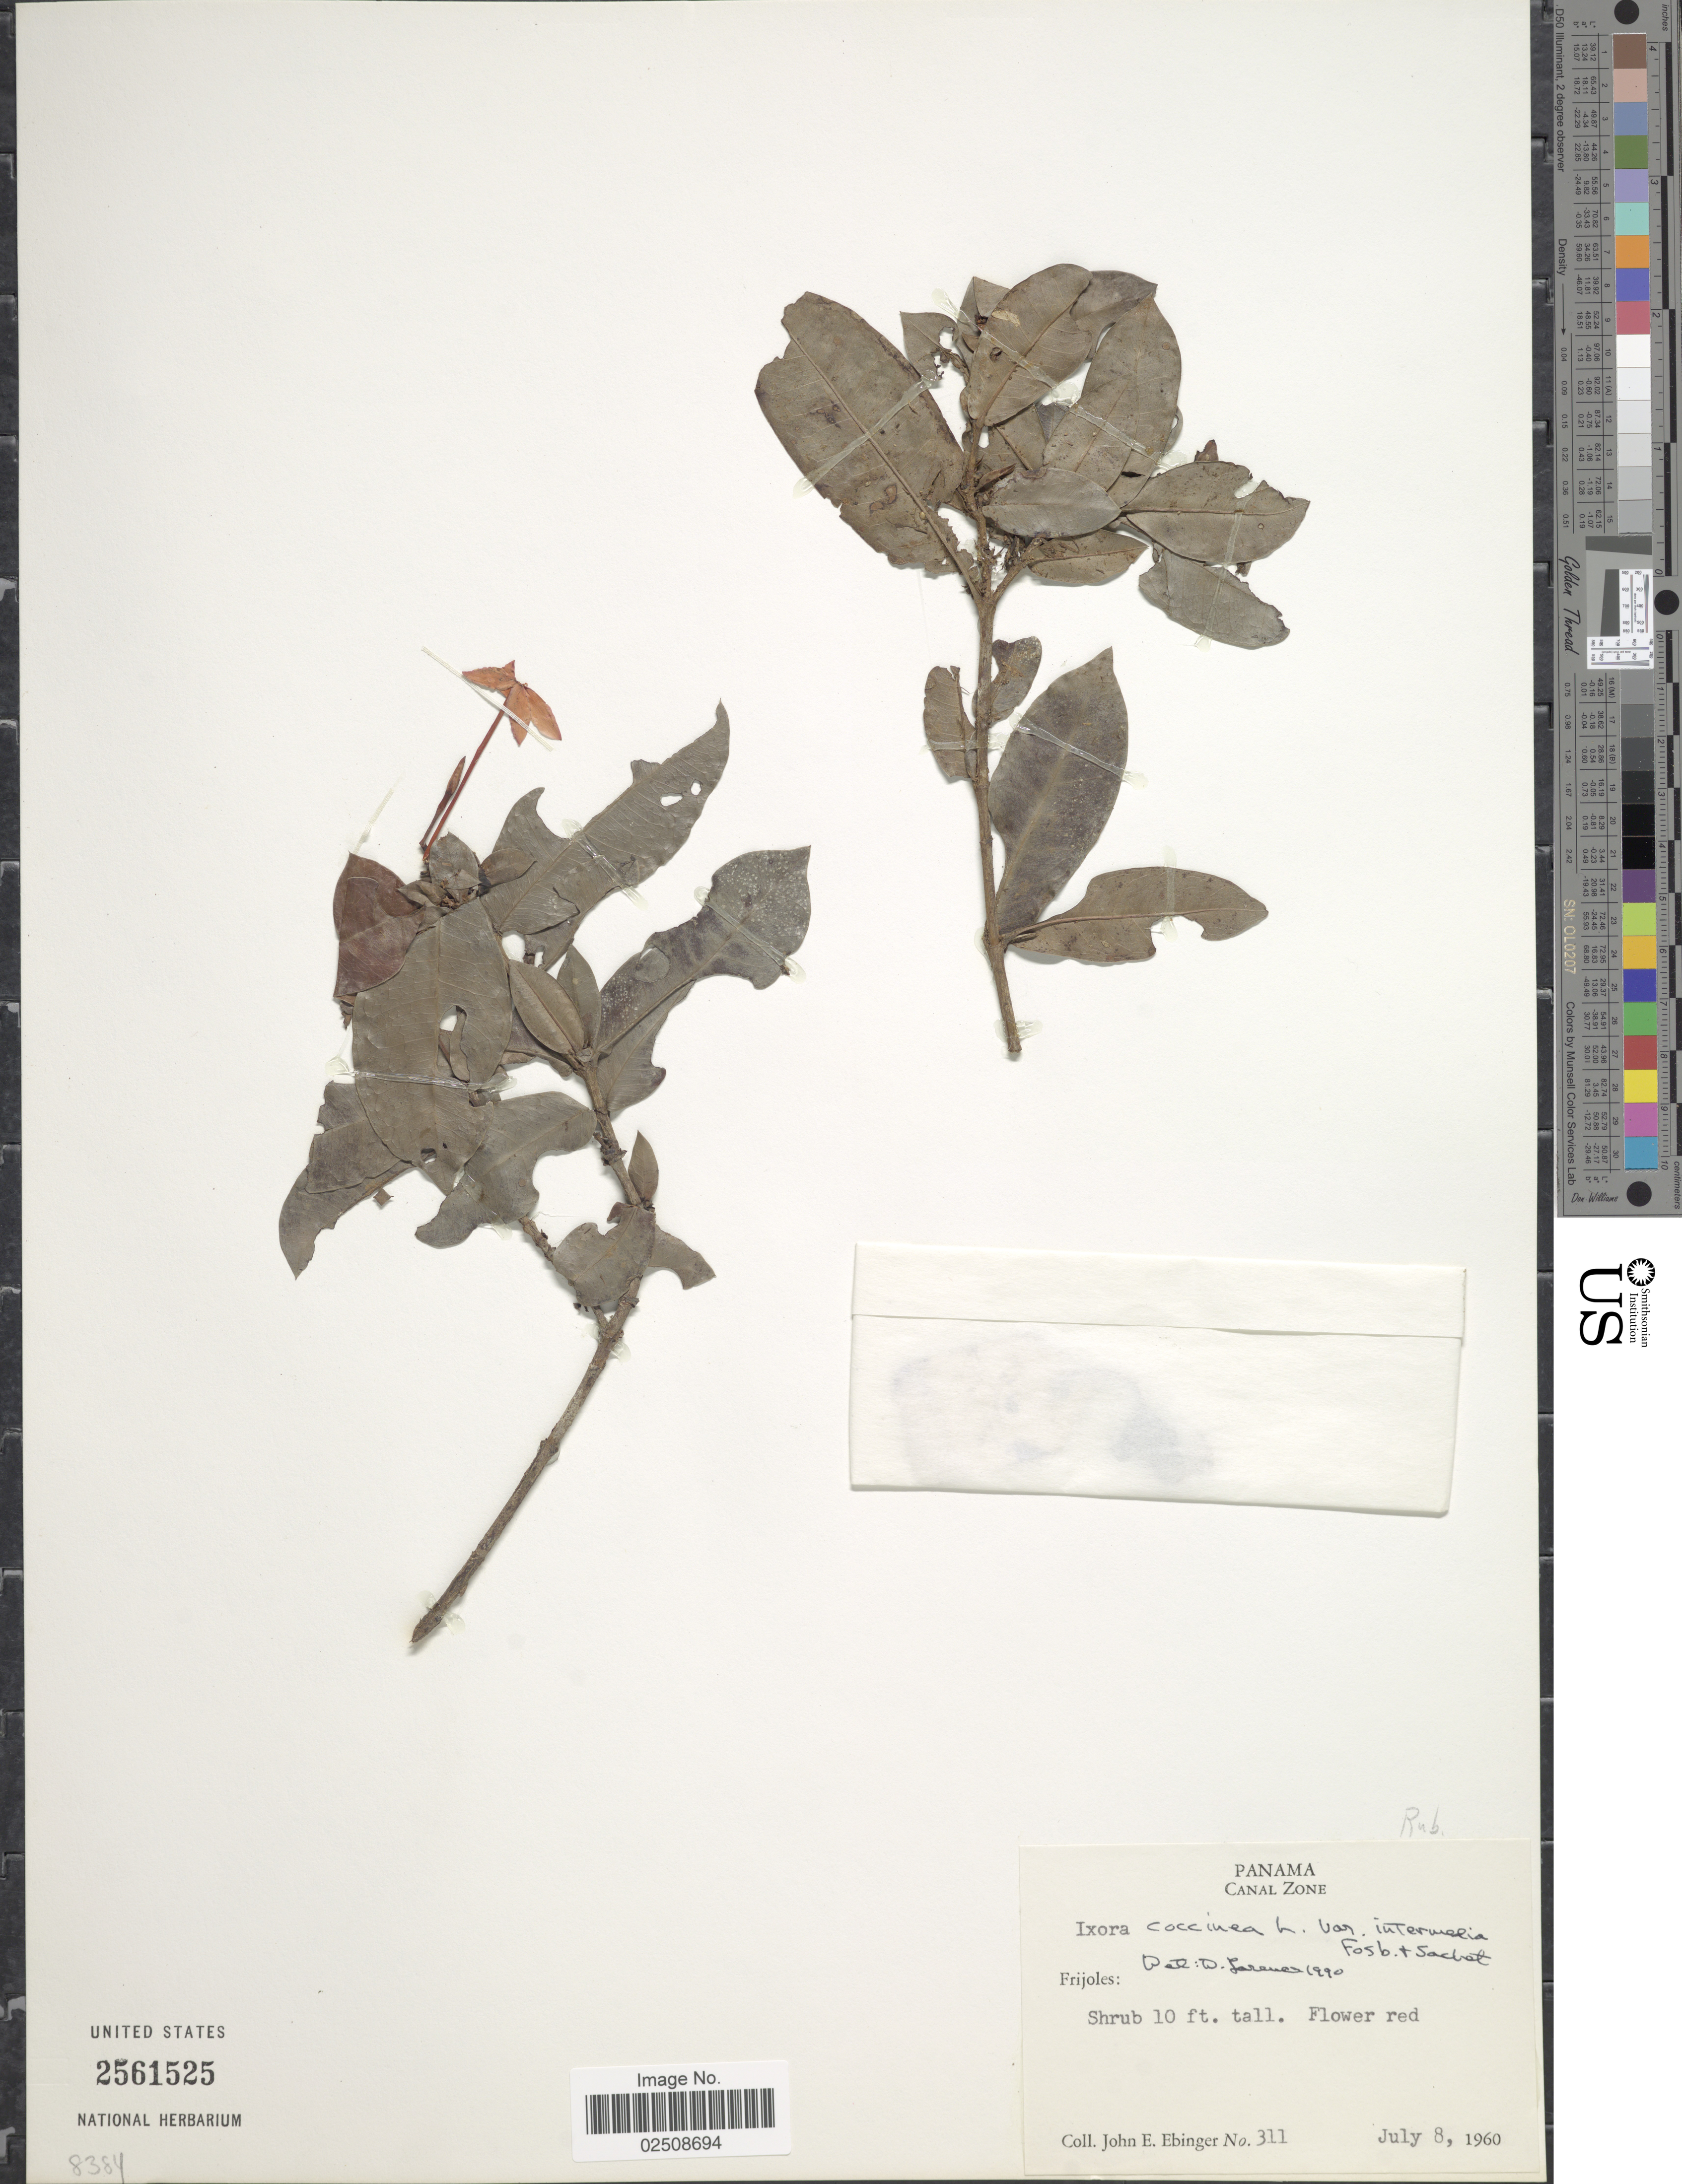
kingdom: Plantae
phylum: Tracheophyta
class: Magnoliopsida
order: Gentianales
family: Rubiaceae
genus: Ixora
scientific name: Ixora coccinea var. intermedia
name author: Fosberg & Sachet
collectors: J. Ebinger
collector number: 311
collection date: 1960-07-08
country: Panama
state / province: Colón / Panamá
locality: Canal Zone. Frijoles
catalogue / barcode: US 2561525